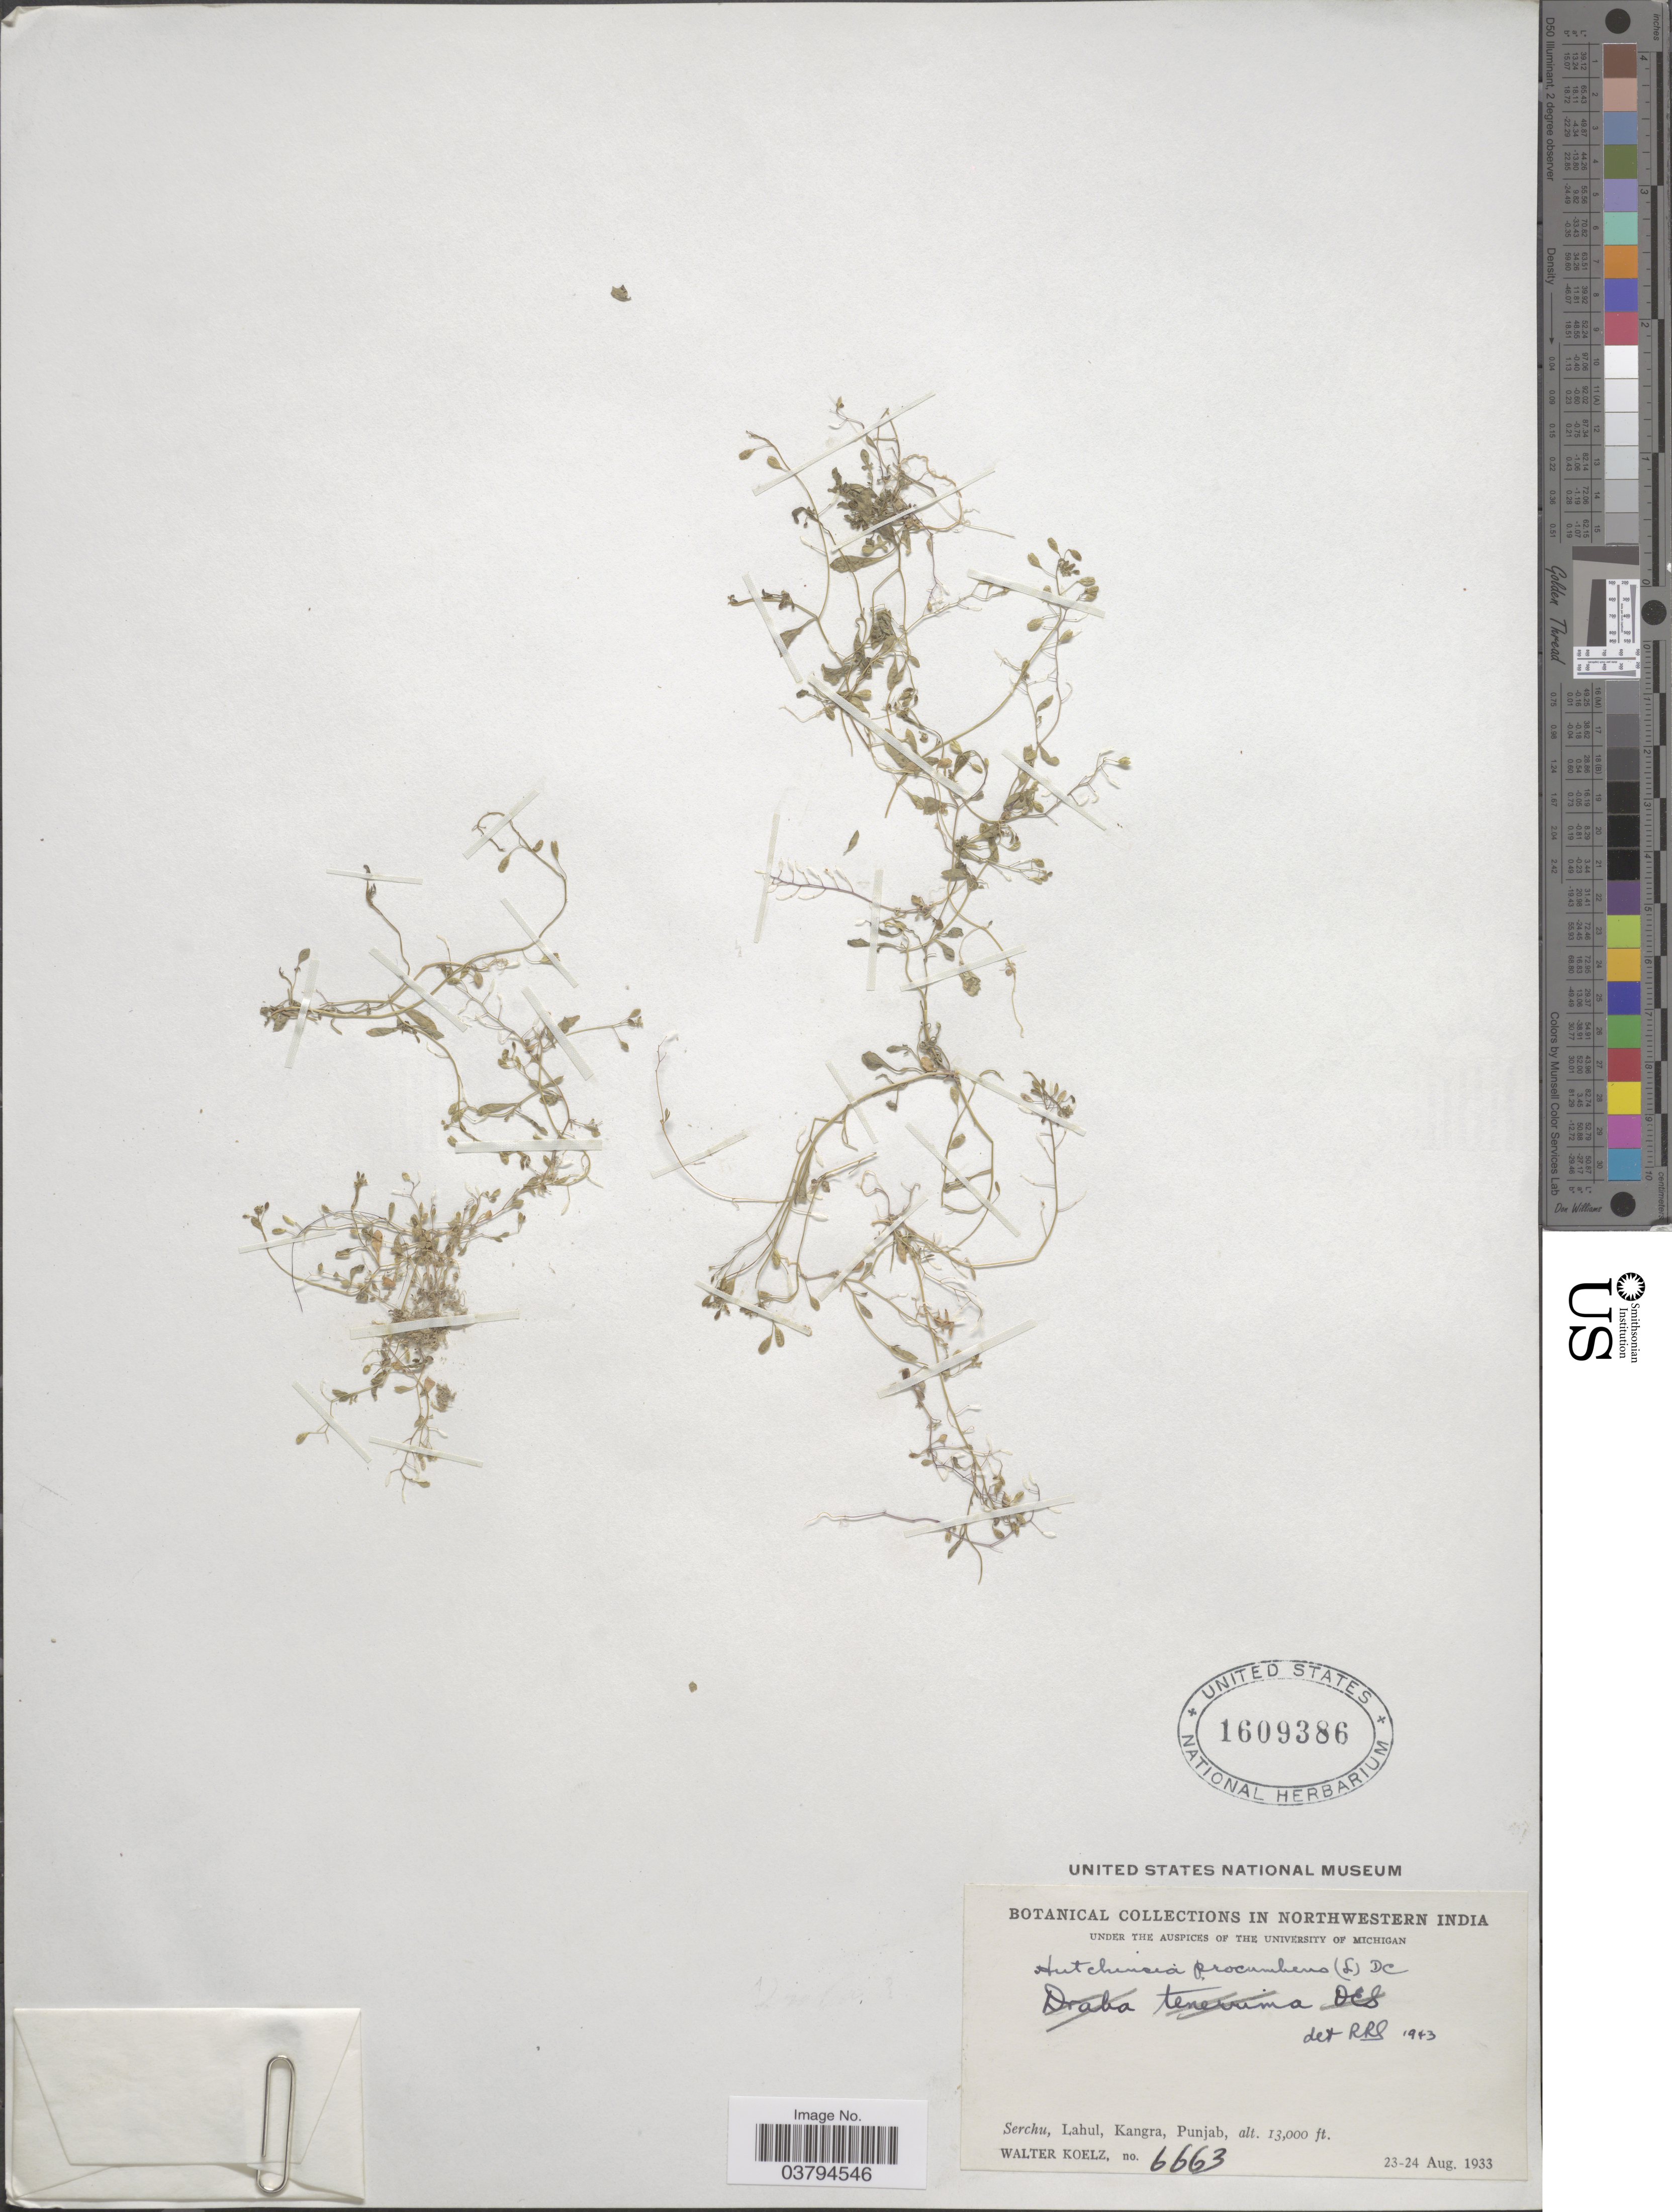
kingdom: Plantae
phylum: Tracheophyta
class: Magnoliopsida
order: Brassicales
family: Brassicaceae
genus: Hymenolobus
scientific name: Hymenolobus procumbens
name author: Nutt.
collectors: W. Koelz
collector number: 6663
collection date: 1933-08-23/1933-08-24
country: India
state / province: Punjab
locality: Northwestern India. Serchu, Lahul, Kangra, Punjab.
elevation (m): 3962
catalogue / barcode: US 1609386